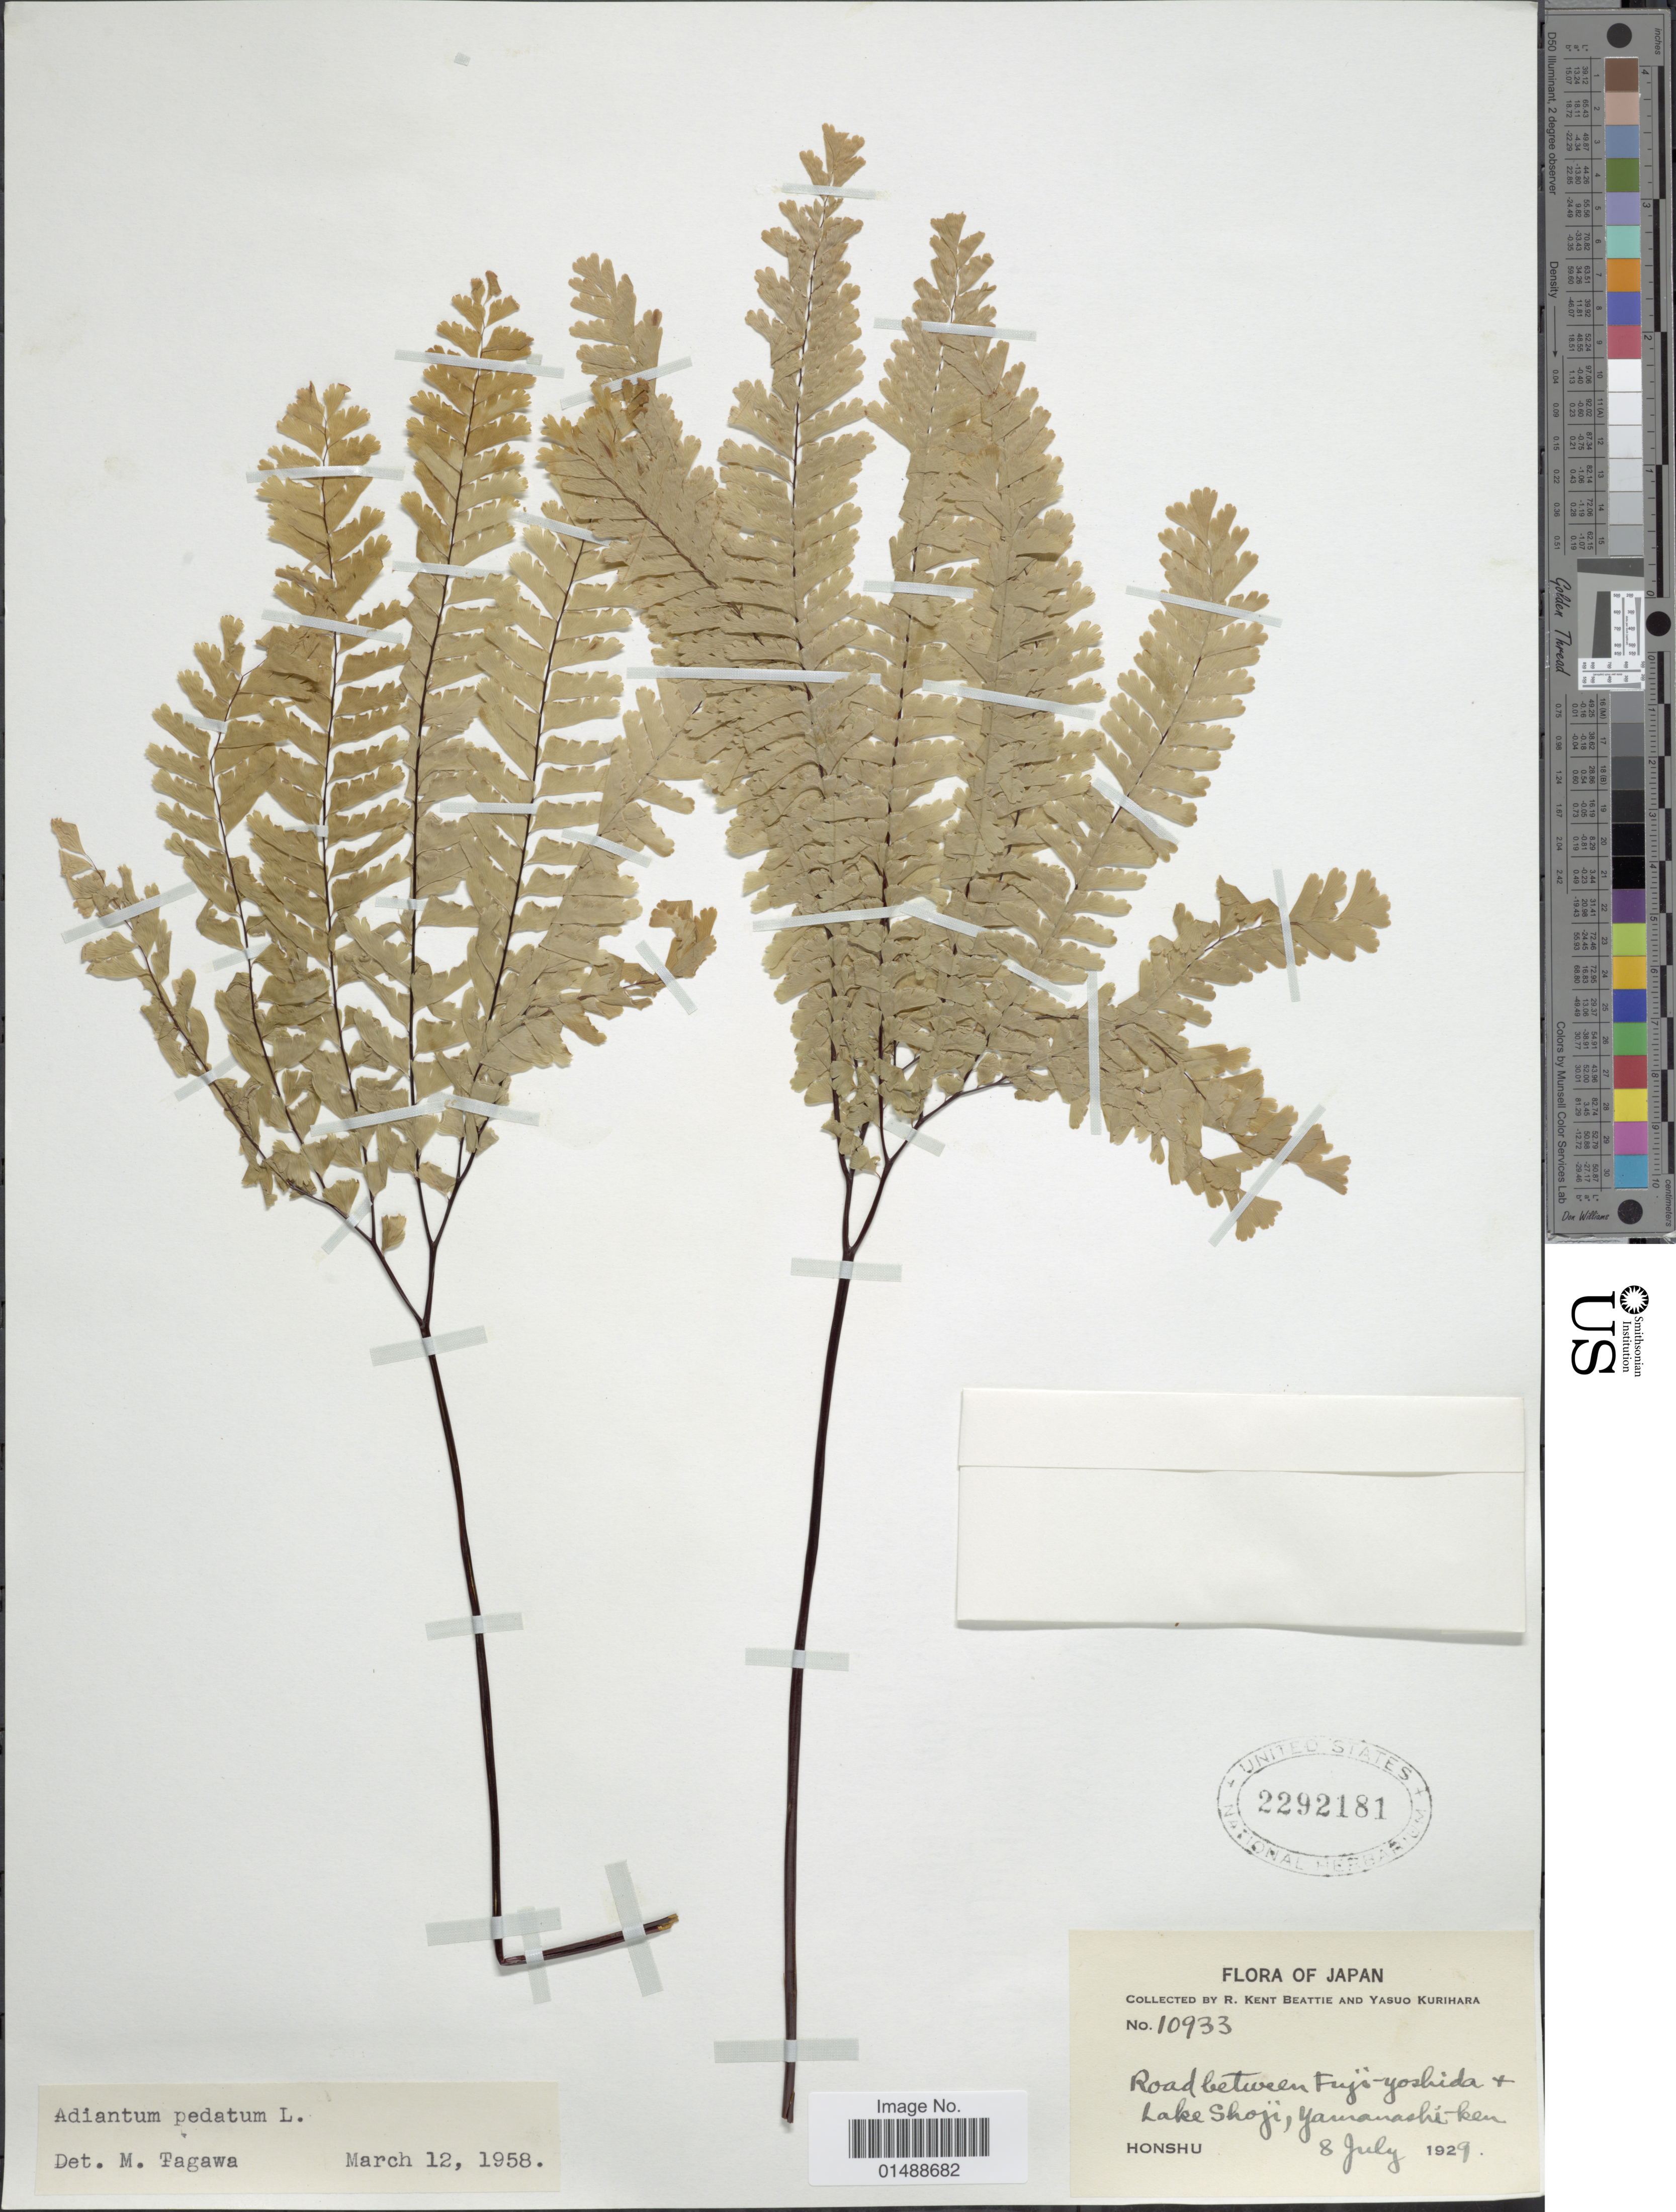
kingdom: Plantae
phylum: Tracheophyta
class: Polypodiopsida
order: Polypodiales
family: Pteridaceae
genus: Adiantum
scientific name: Adiantum pedatum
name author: L.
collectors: R. K. Beattie & Y. Kurihara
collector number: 10933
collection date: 1929-07-08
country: Japan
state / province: Yamanasi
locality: Japan, road between Frijo-yoshida&lake shoji, Yamansahi-ken.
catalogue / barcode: US 2292181